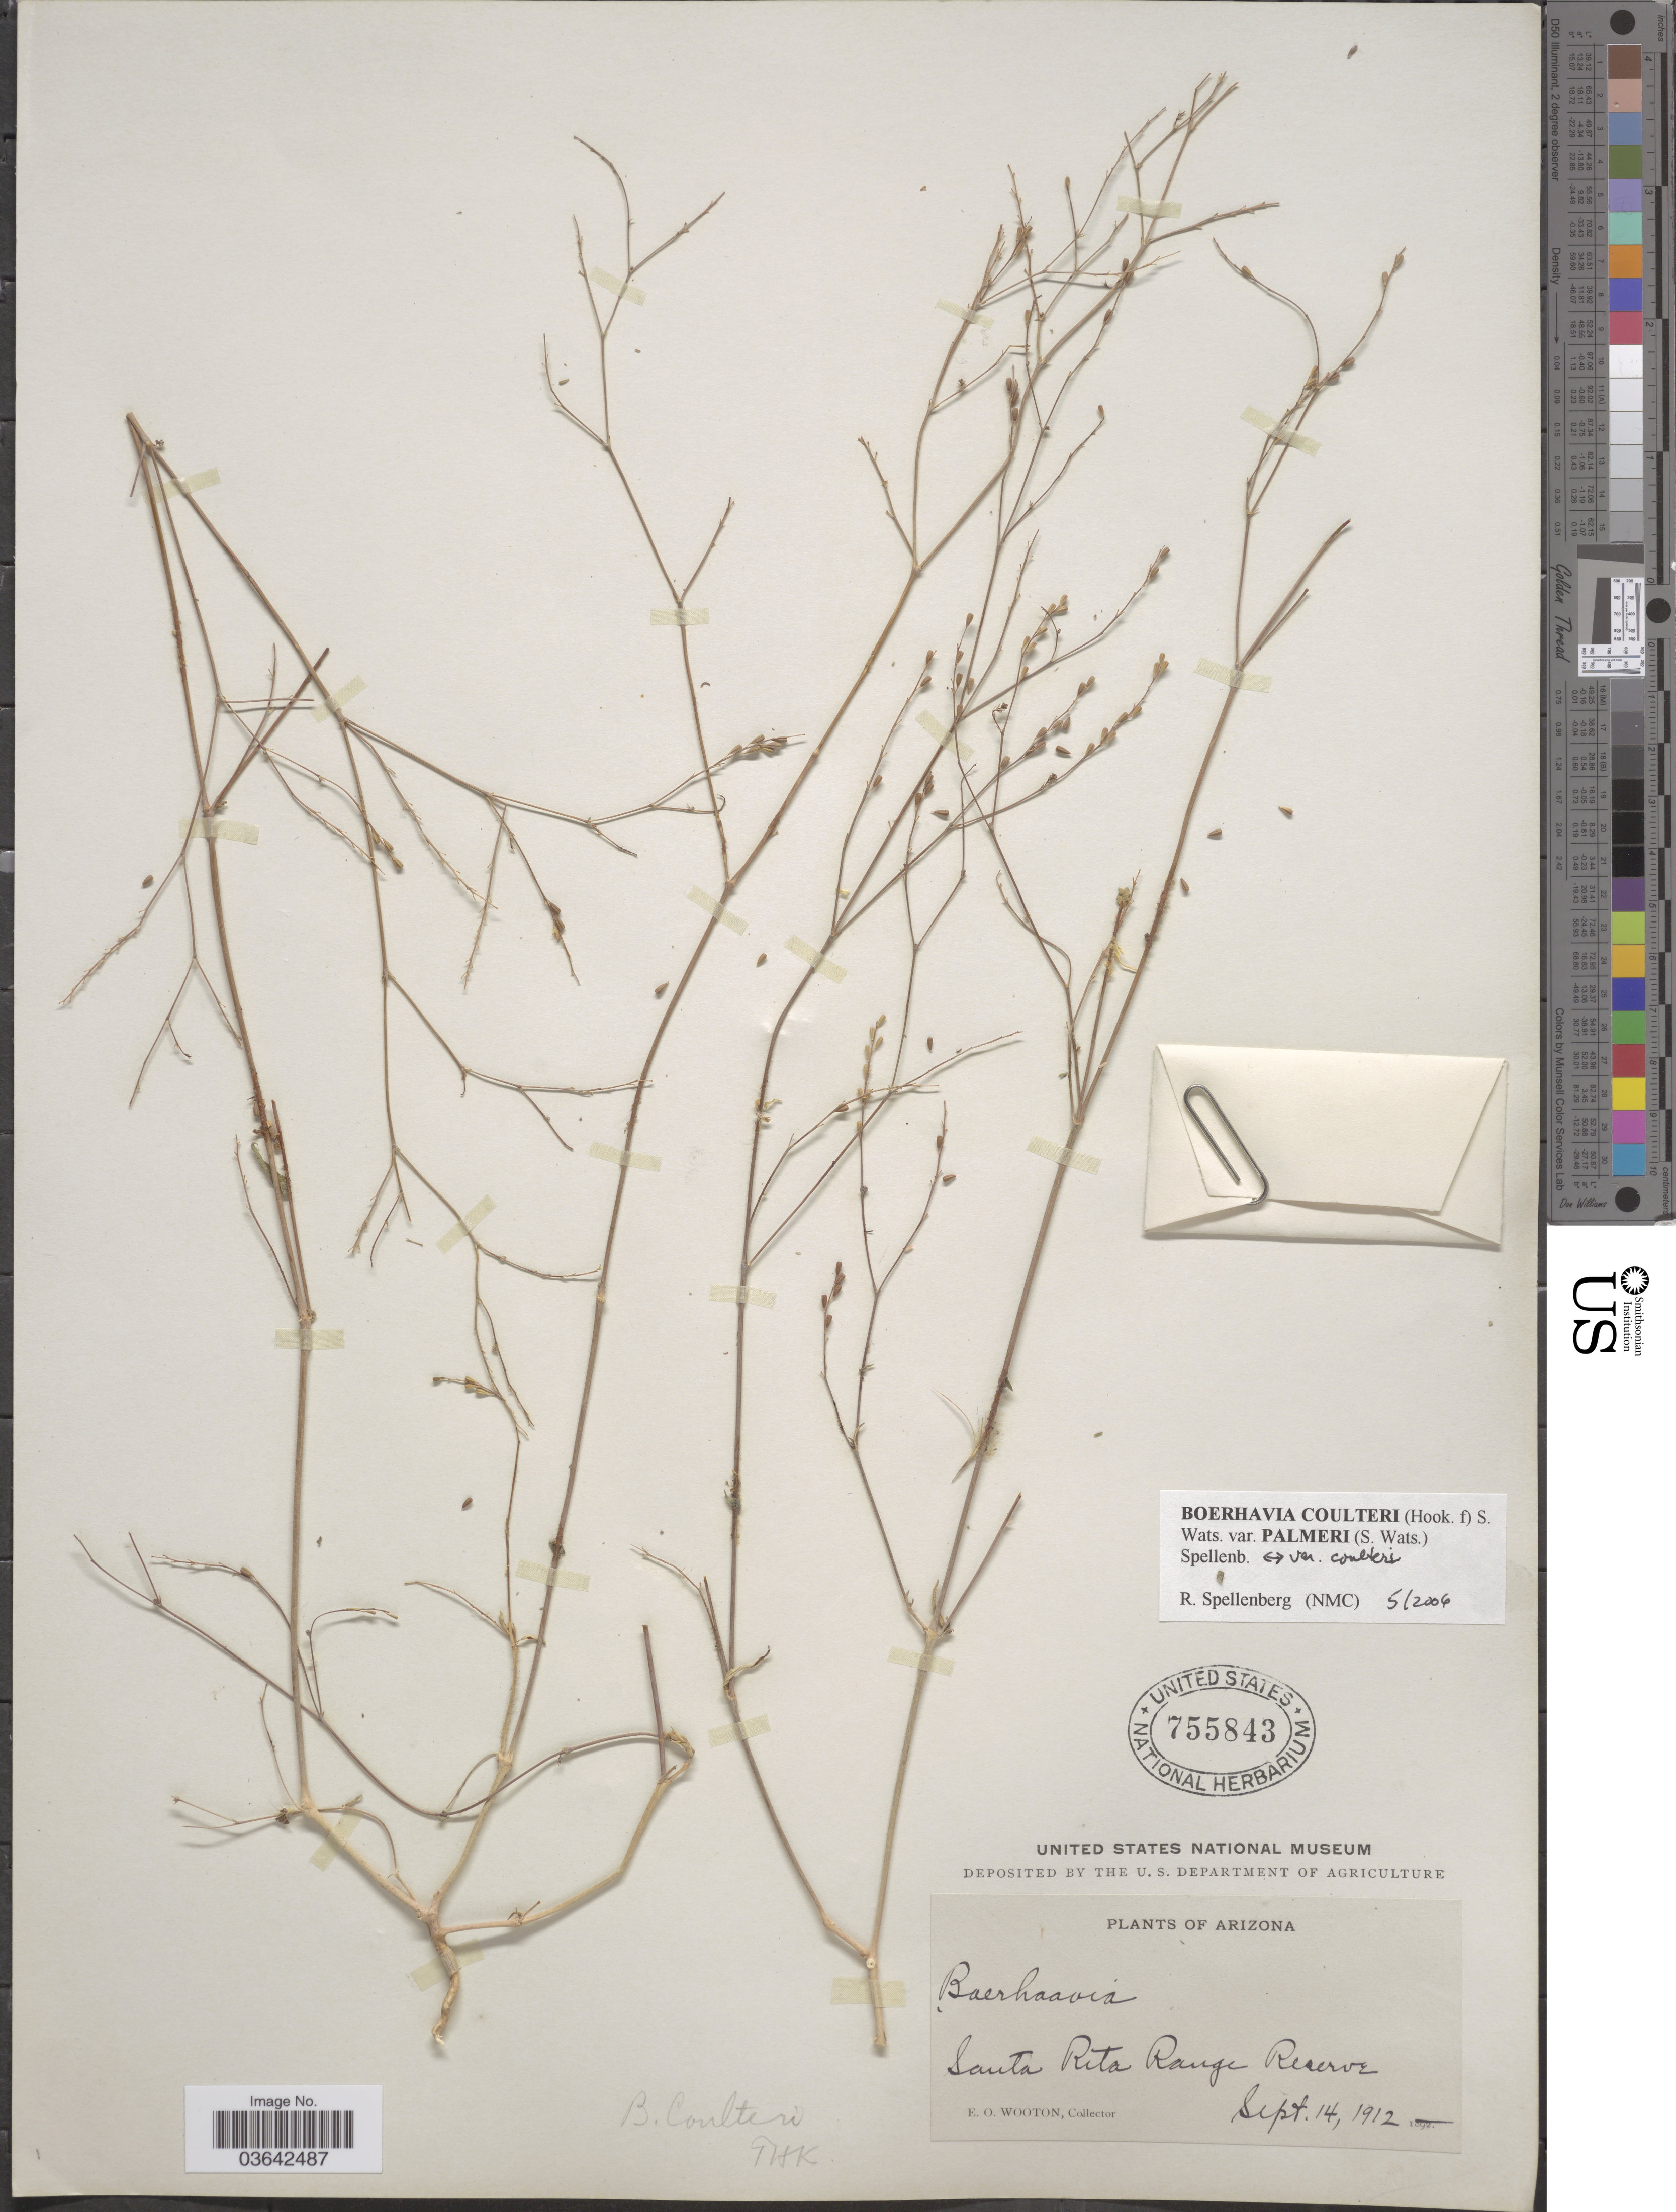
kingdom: Plantae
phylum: Tracheophyta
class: Magnoliopsida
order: Caryophyllales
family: Nyctaginaceae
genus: Boerhavia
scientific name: Boerhavia coulteri var. palmeri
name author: (S. Watson) Spellenb.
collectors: E. O. Wooton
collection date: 1912-09-14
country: United States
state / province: Arizona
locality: Santa Rita Range Reserve.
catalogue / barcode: US 755843